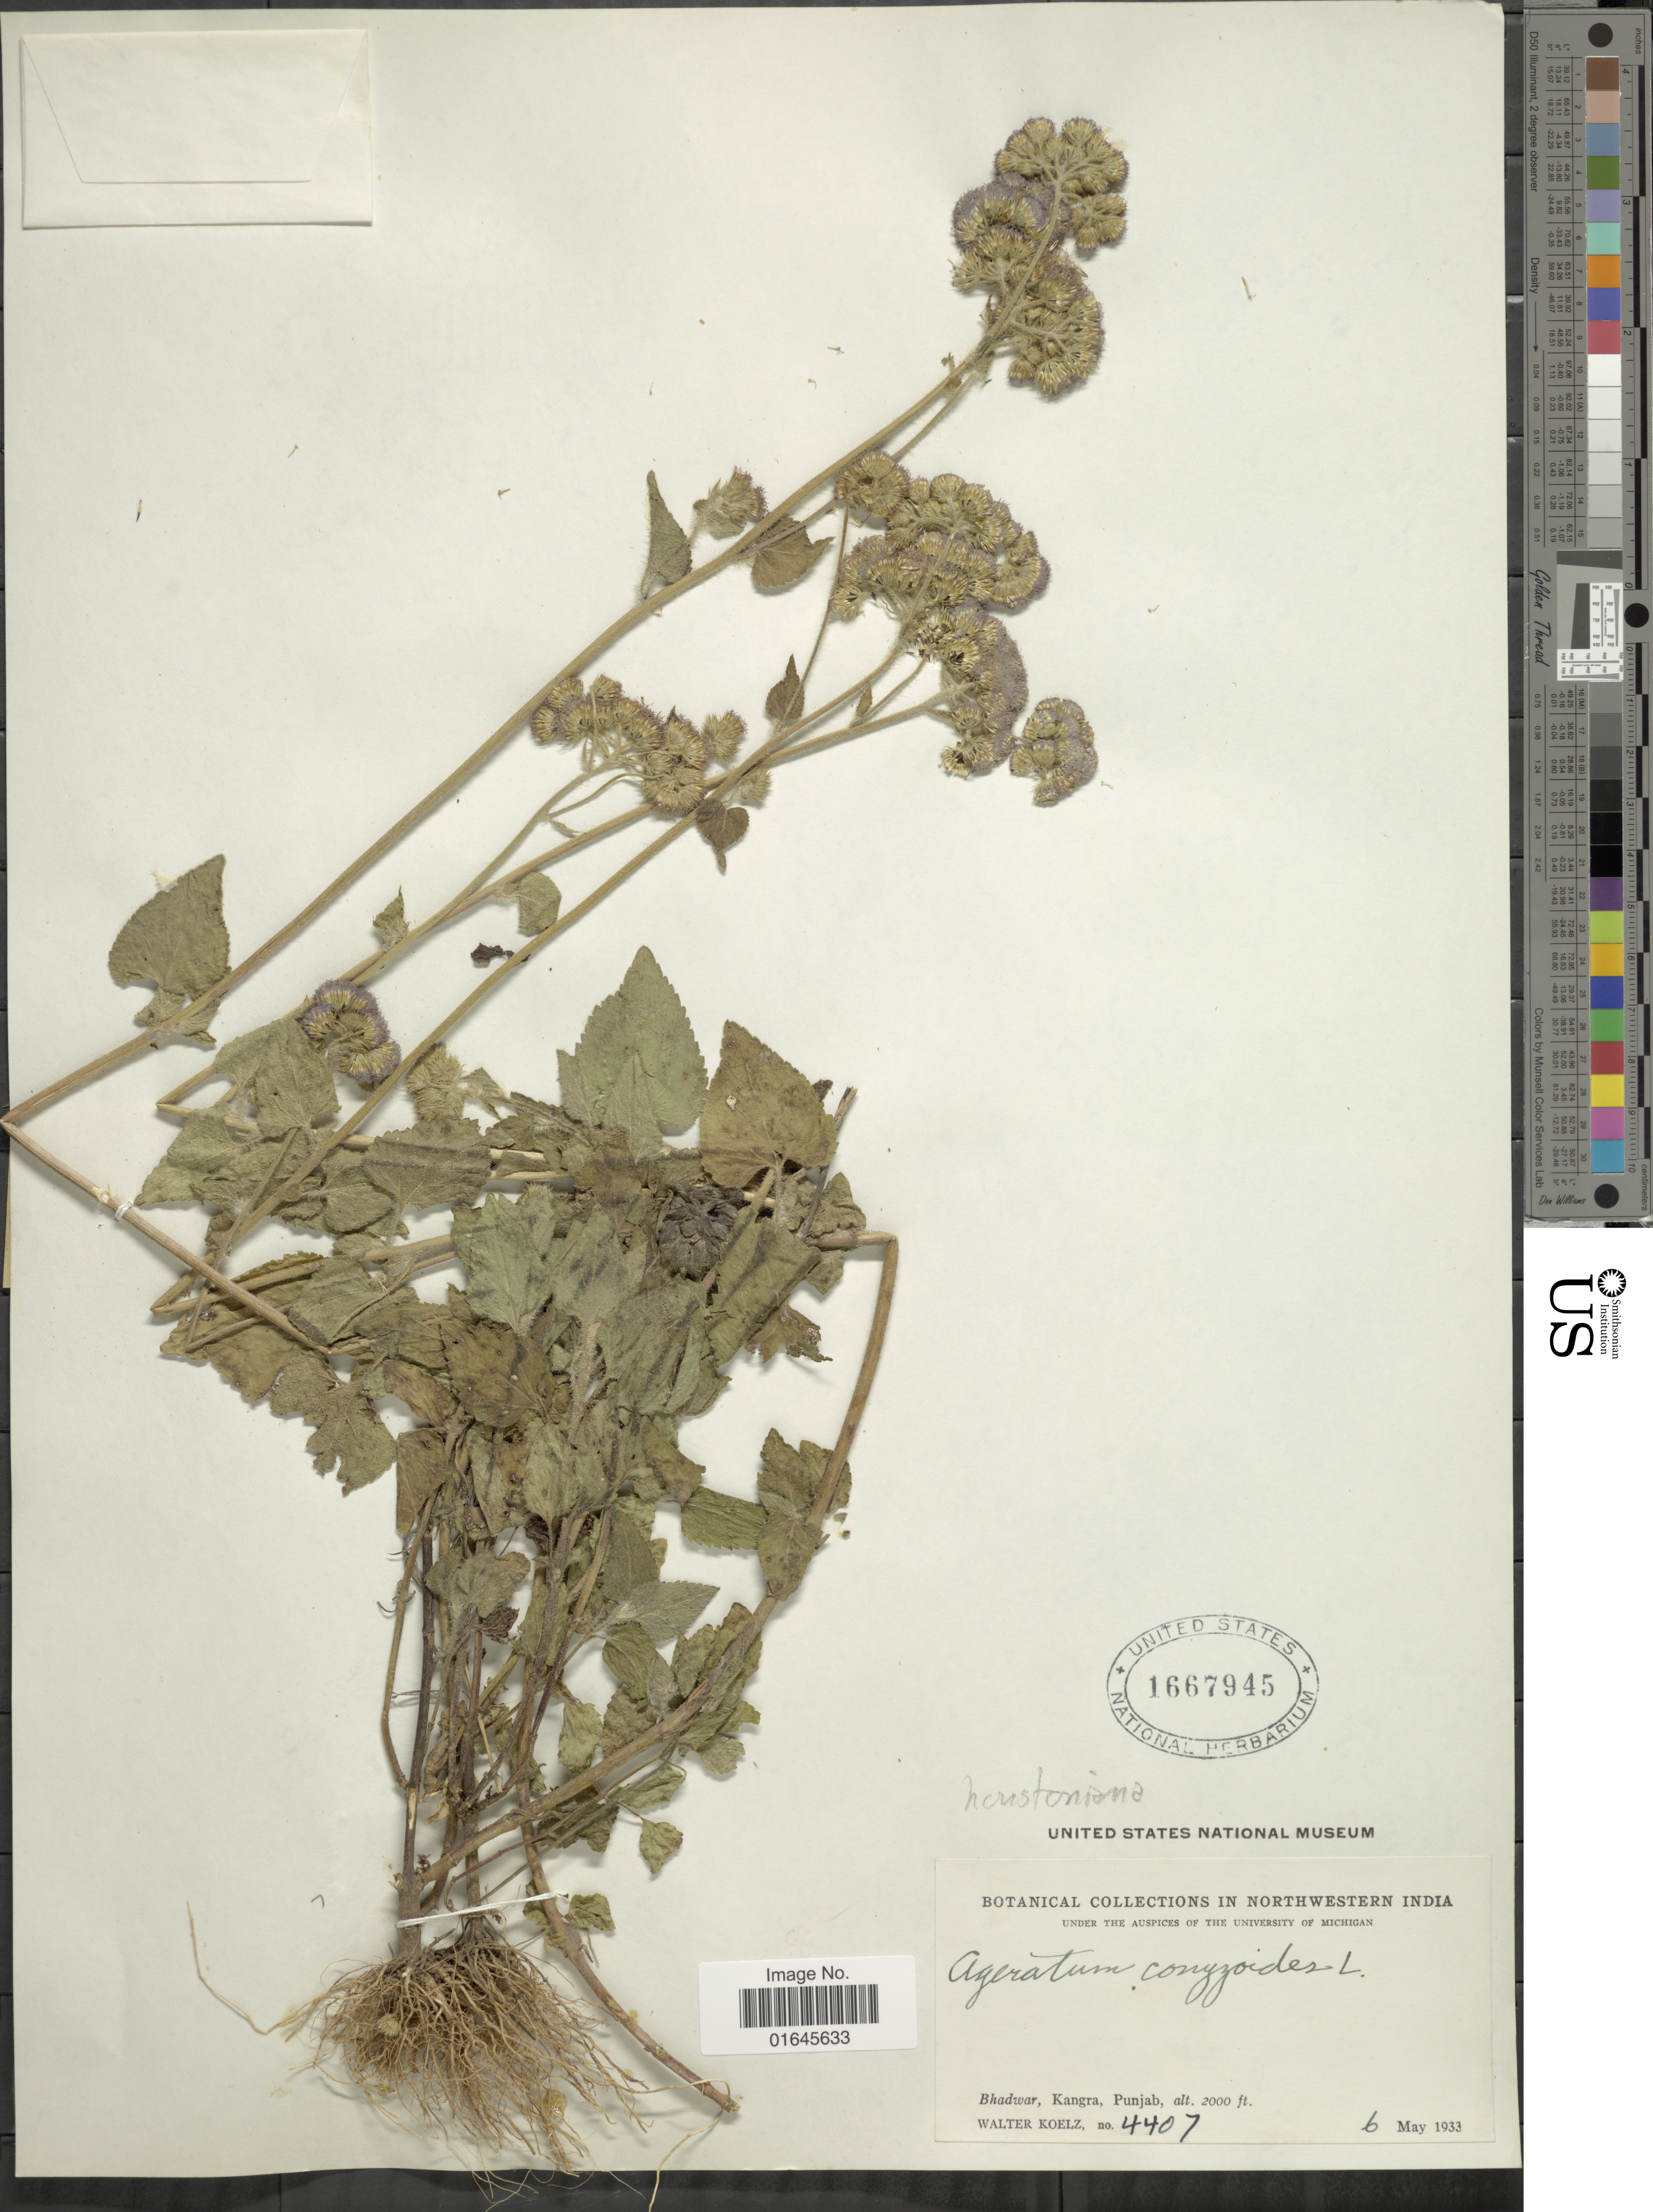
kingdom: Plantae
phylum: Tracheophyta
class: Magnoliopsida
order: Asterales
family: Asteraceae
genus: Ageratum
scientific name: Ageratum houstonianum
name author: Mill.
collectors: W. N. Koelz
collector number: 4407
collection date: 1933-05-06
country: India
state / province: Himachal Pradesh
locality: Northwestern India, Bhadwar, Kangra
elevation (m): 610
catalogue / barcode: US 1667945